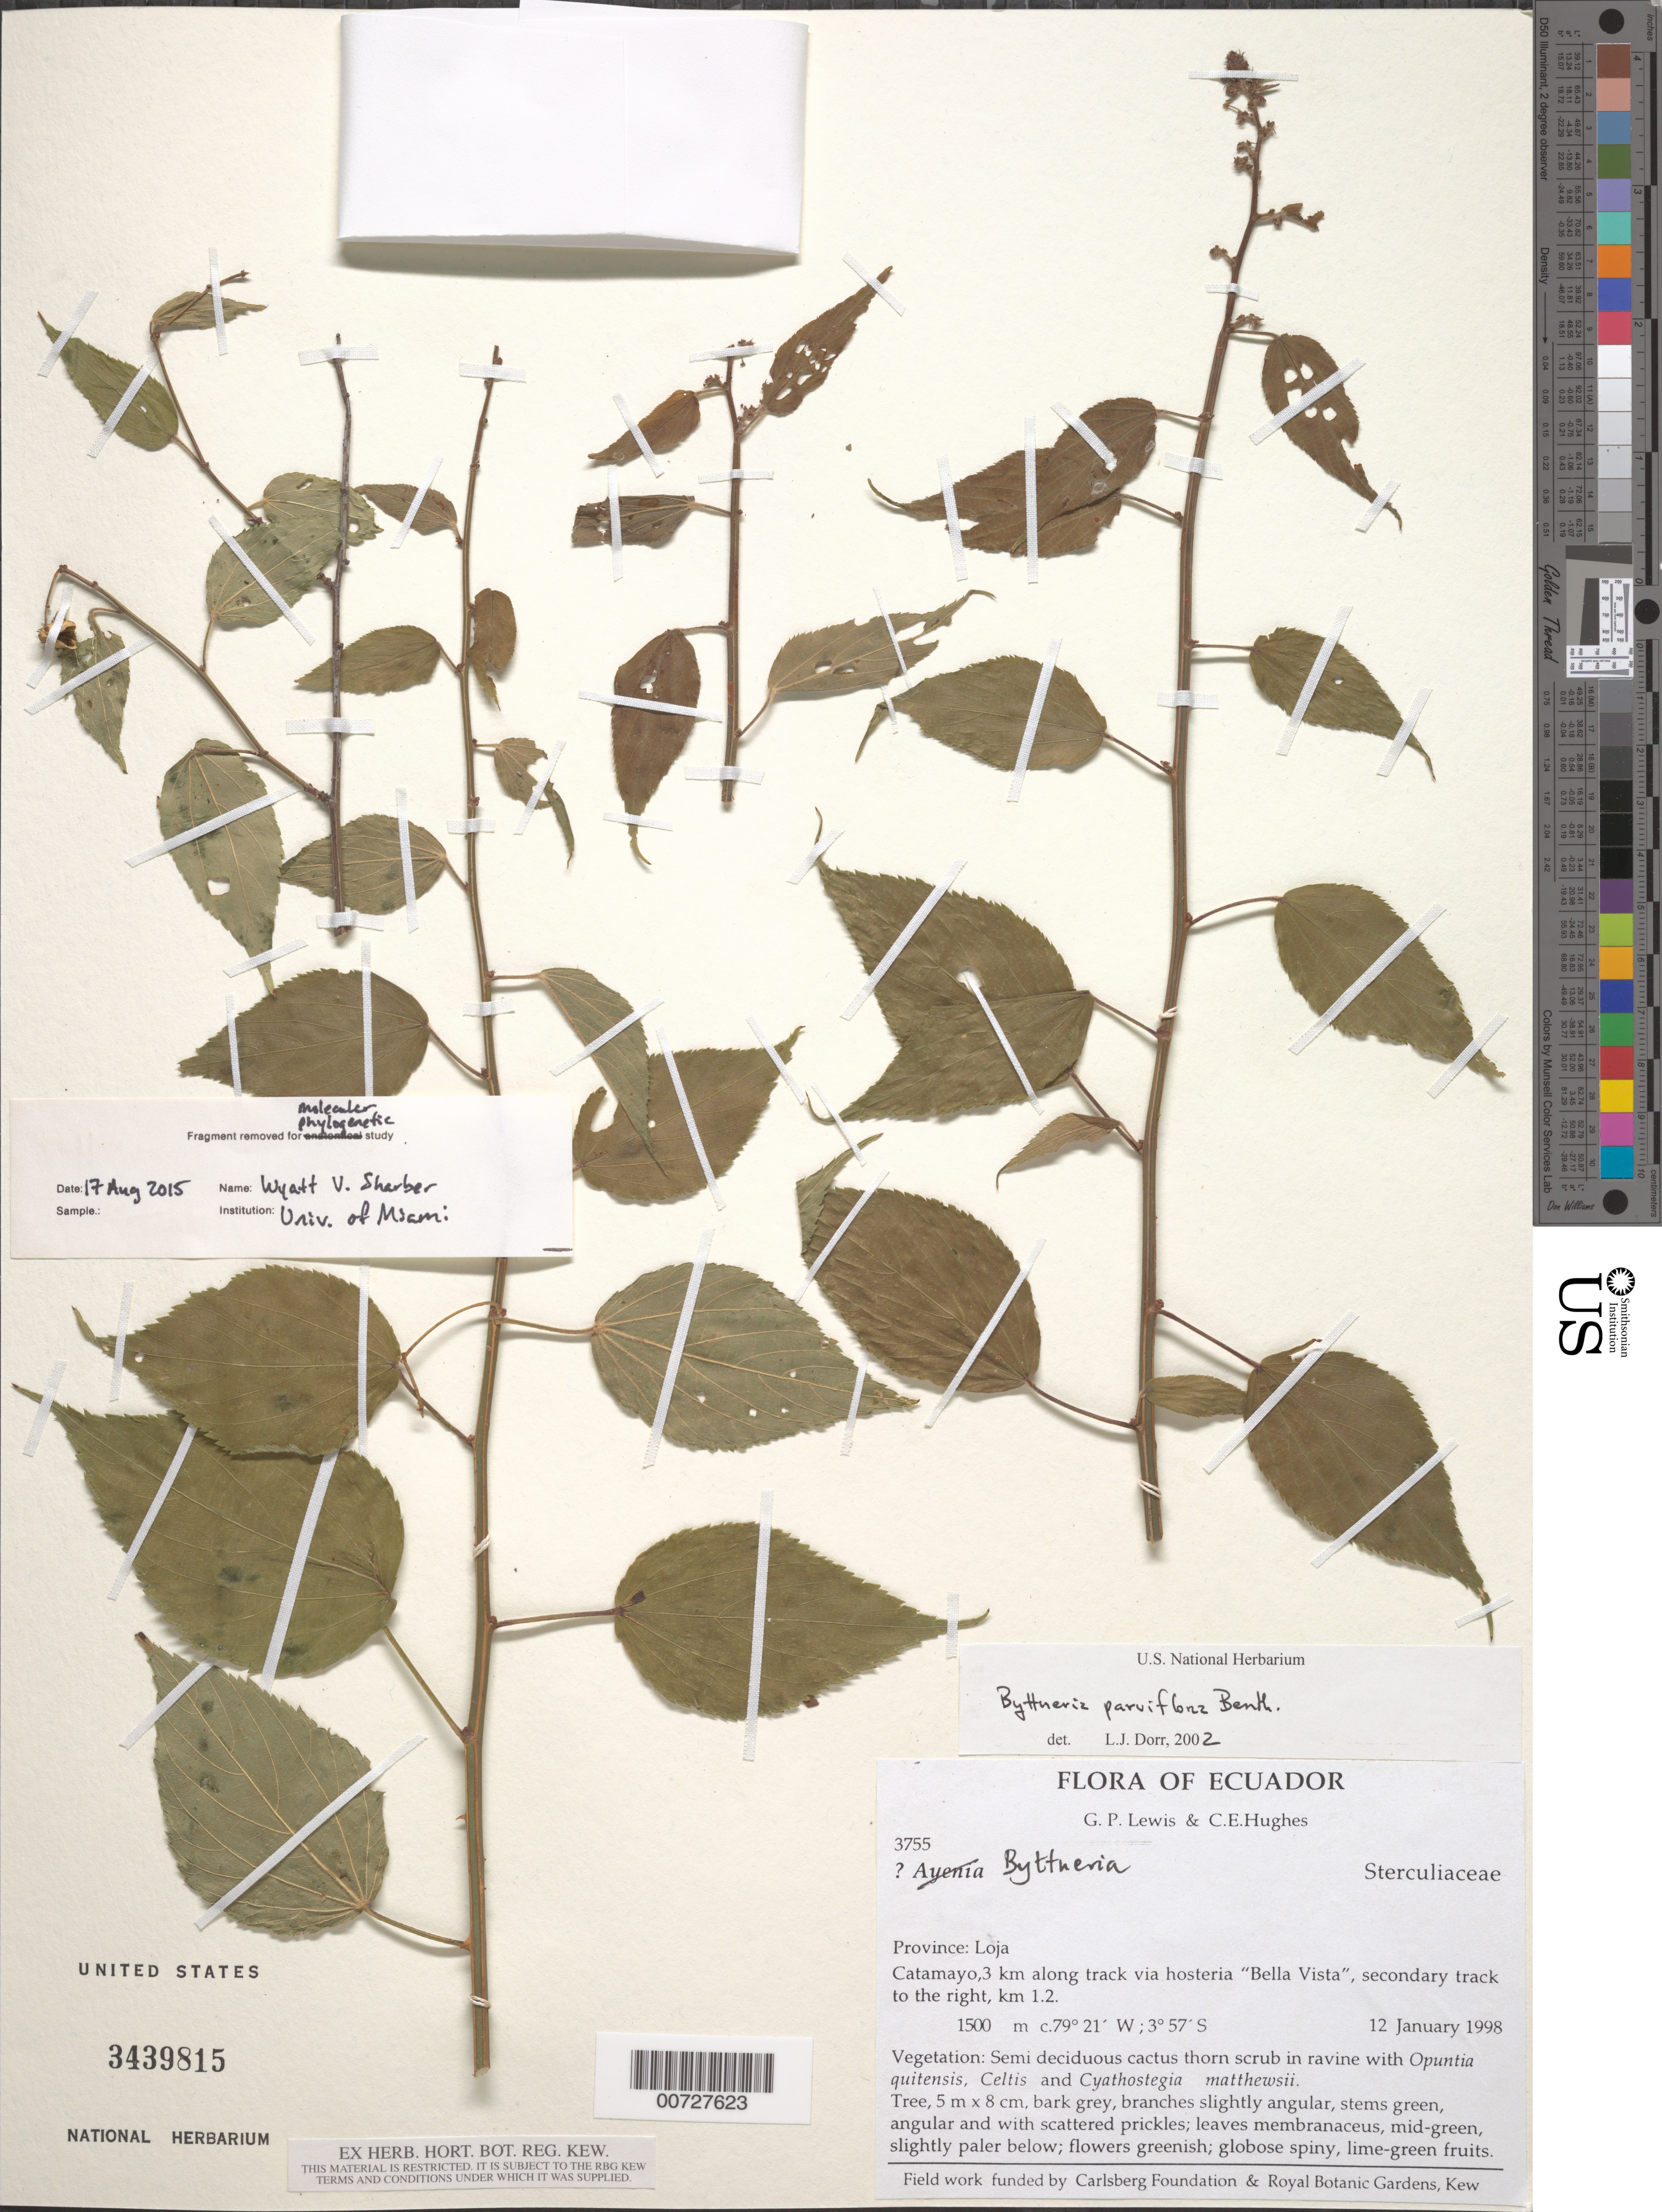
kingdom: Plantae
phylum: Tracheophyta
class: Magnoliopsida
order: Malvales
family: Malvaceae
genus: Byttneria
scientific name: Byttneria parviflora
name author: Benth.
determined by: Dorr, L. J., (BOT), Smithsonian Institution - National Museum of Natural History (UNITED STATES)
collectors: G. P. Lewis & C. Hughes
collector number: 3755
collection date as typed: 12 Jan 1998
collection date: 1998-01-12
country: Ecuador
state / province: Loja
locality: Catamayo, 3 km along track via hosteria "Bella Vista", secondary track to the right, km 1.2.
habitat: Semideciduous cactus thorn scrub in ravine with Opuntia quitensis, Celtis and Cyathostegia matthewsii.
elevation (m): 1500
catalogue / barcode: US 3439815